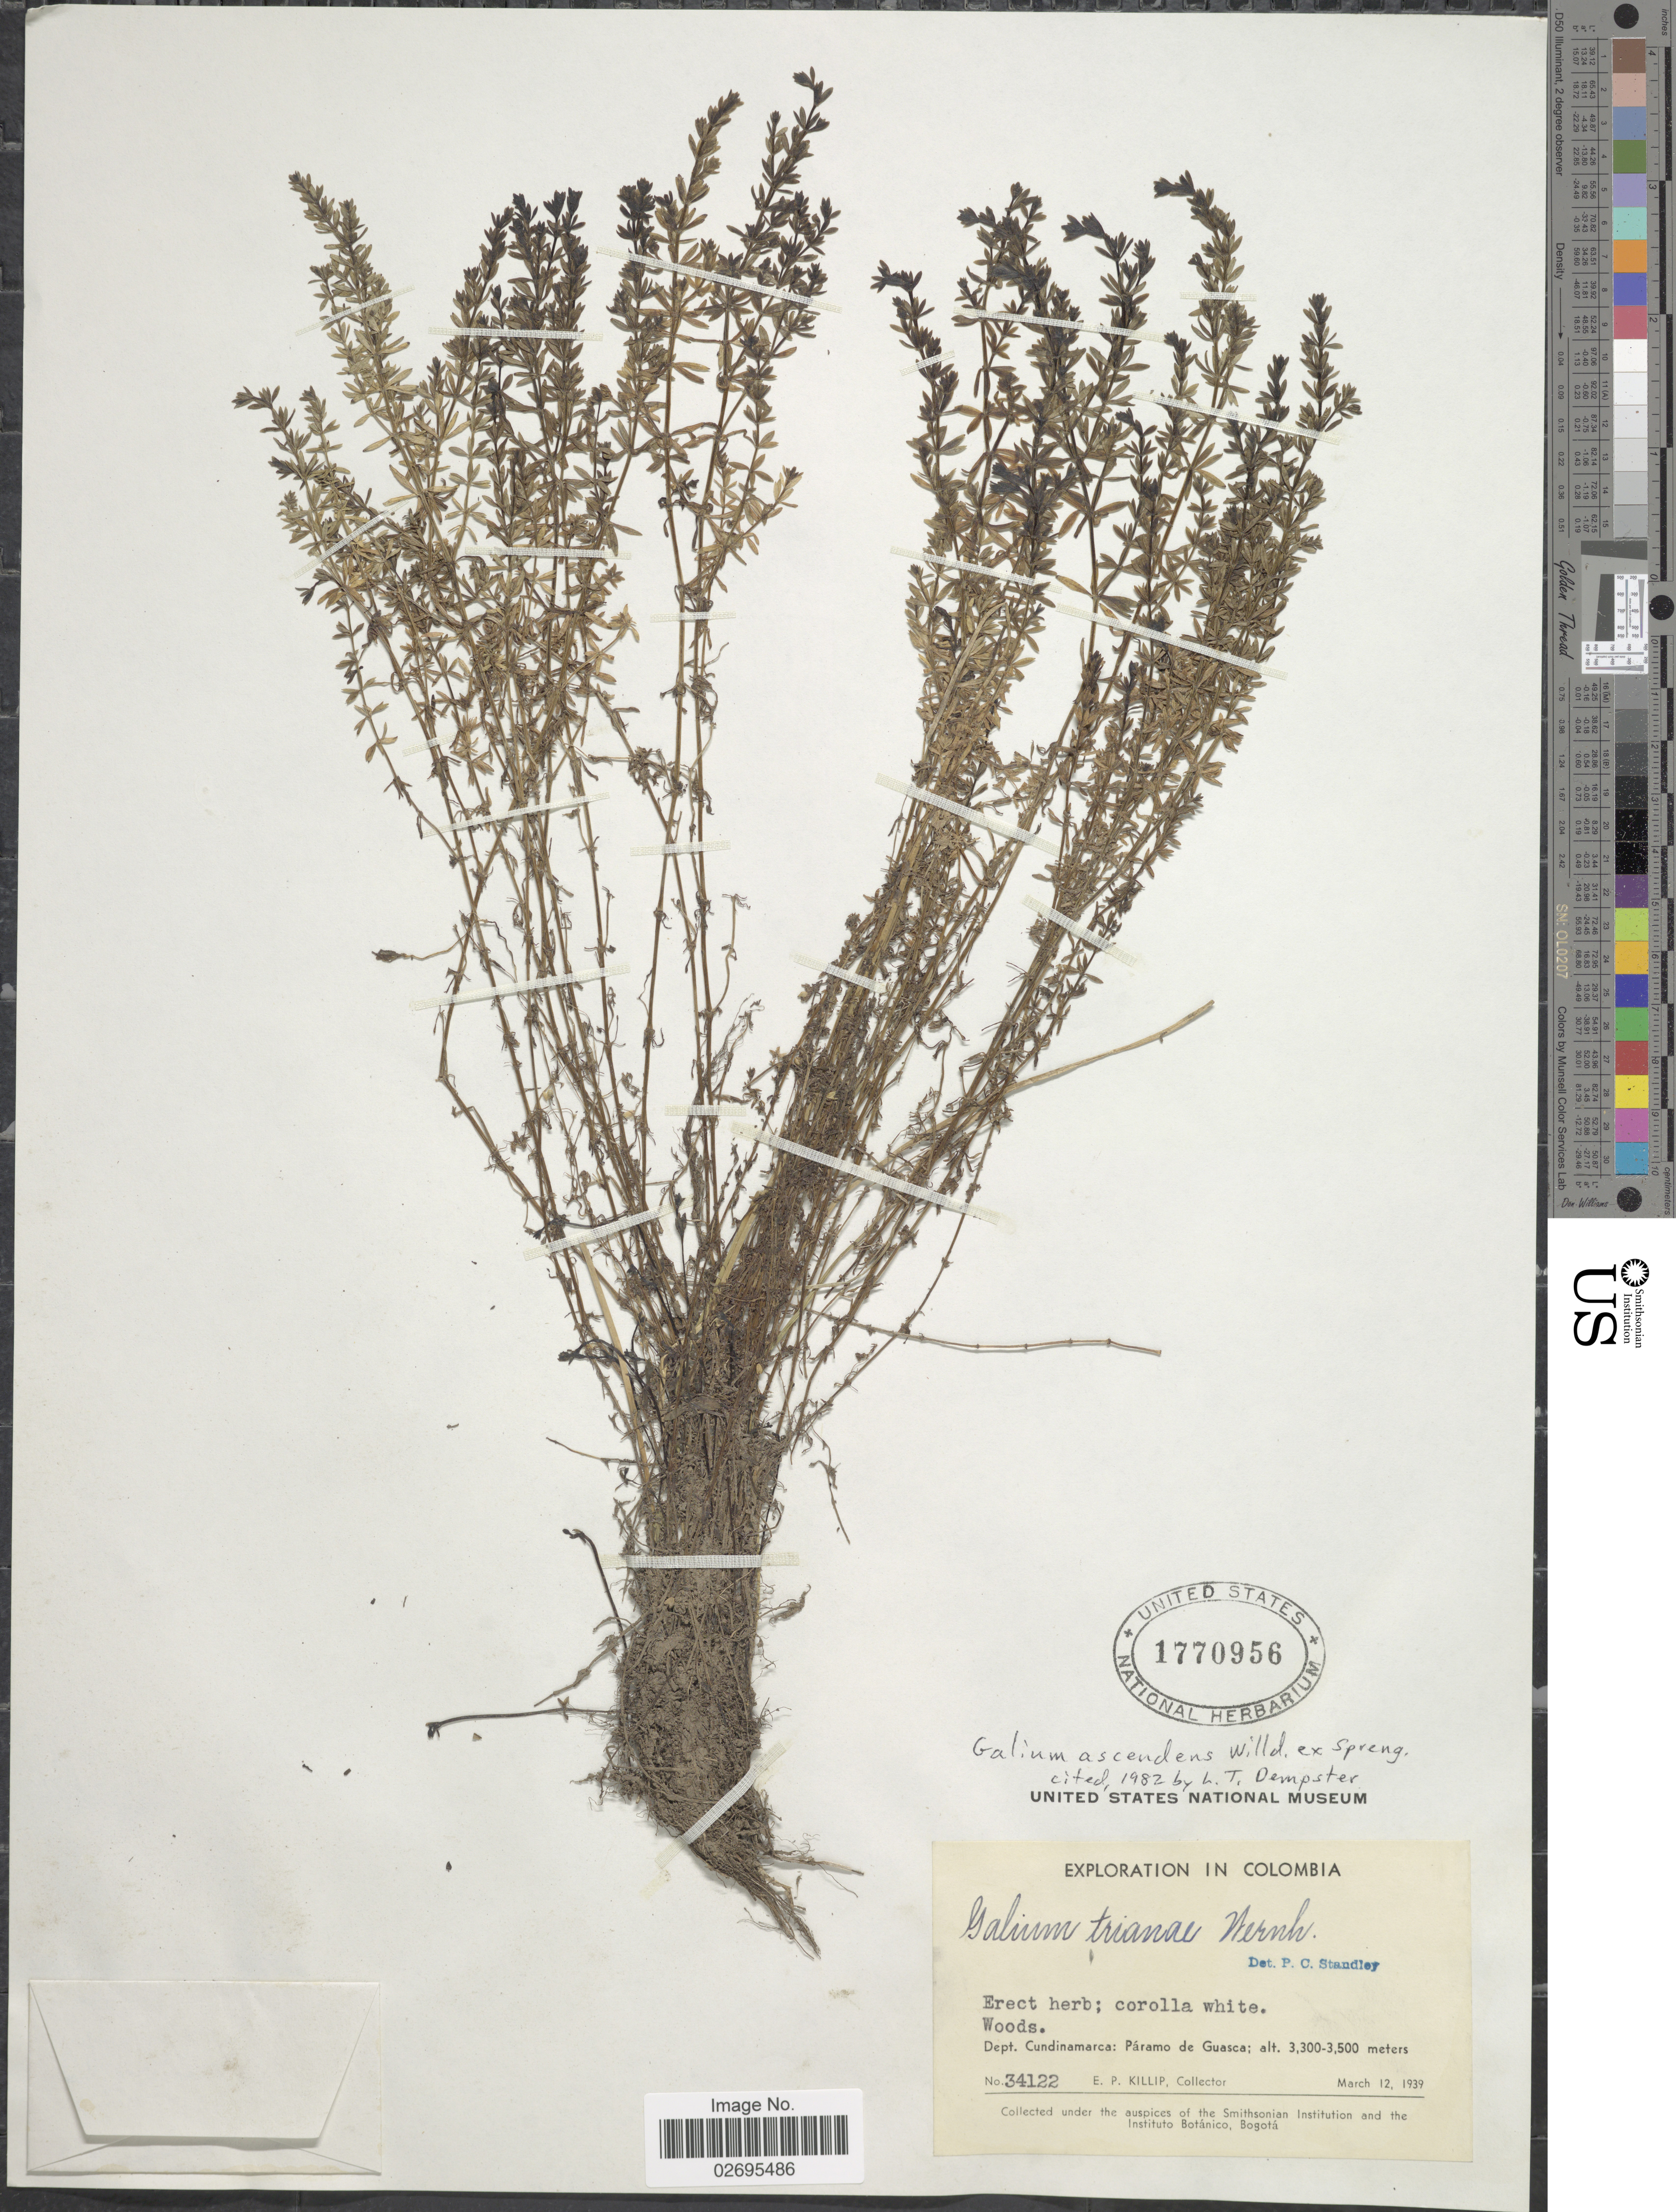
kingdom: Plantae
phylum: Tracheophyta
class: Magnoliopsida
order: Gentianales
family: Rubiaceae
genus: Galium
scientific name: Galium ascendens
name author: Willd. ex Spreng.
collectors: E. P. Killip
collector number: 34122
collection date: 1939-03-12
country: Colombia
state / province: Cundinamarca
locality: Woods, Dept. Cundinamarca: Páramo de Guasca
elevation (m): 3300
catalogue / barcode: US 1770956